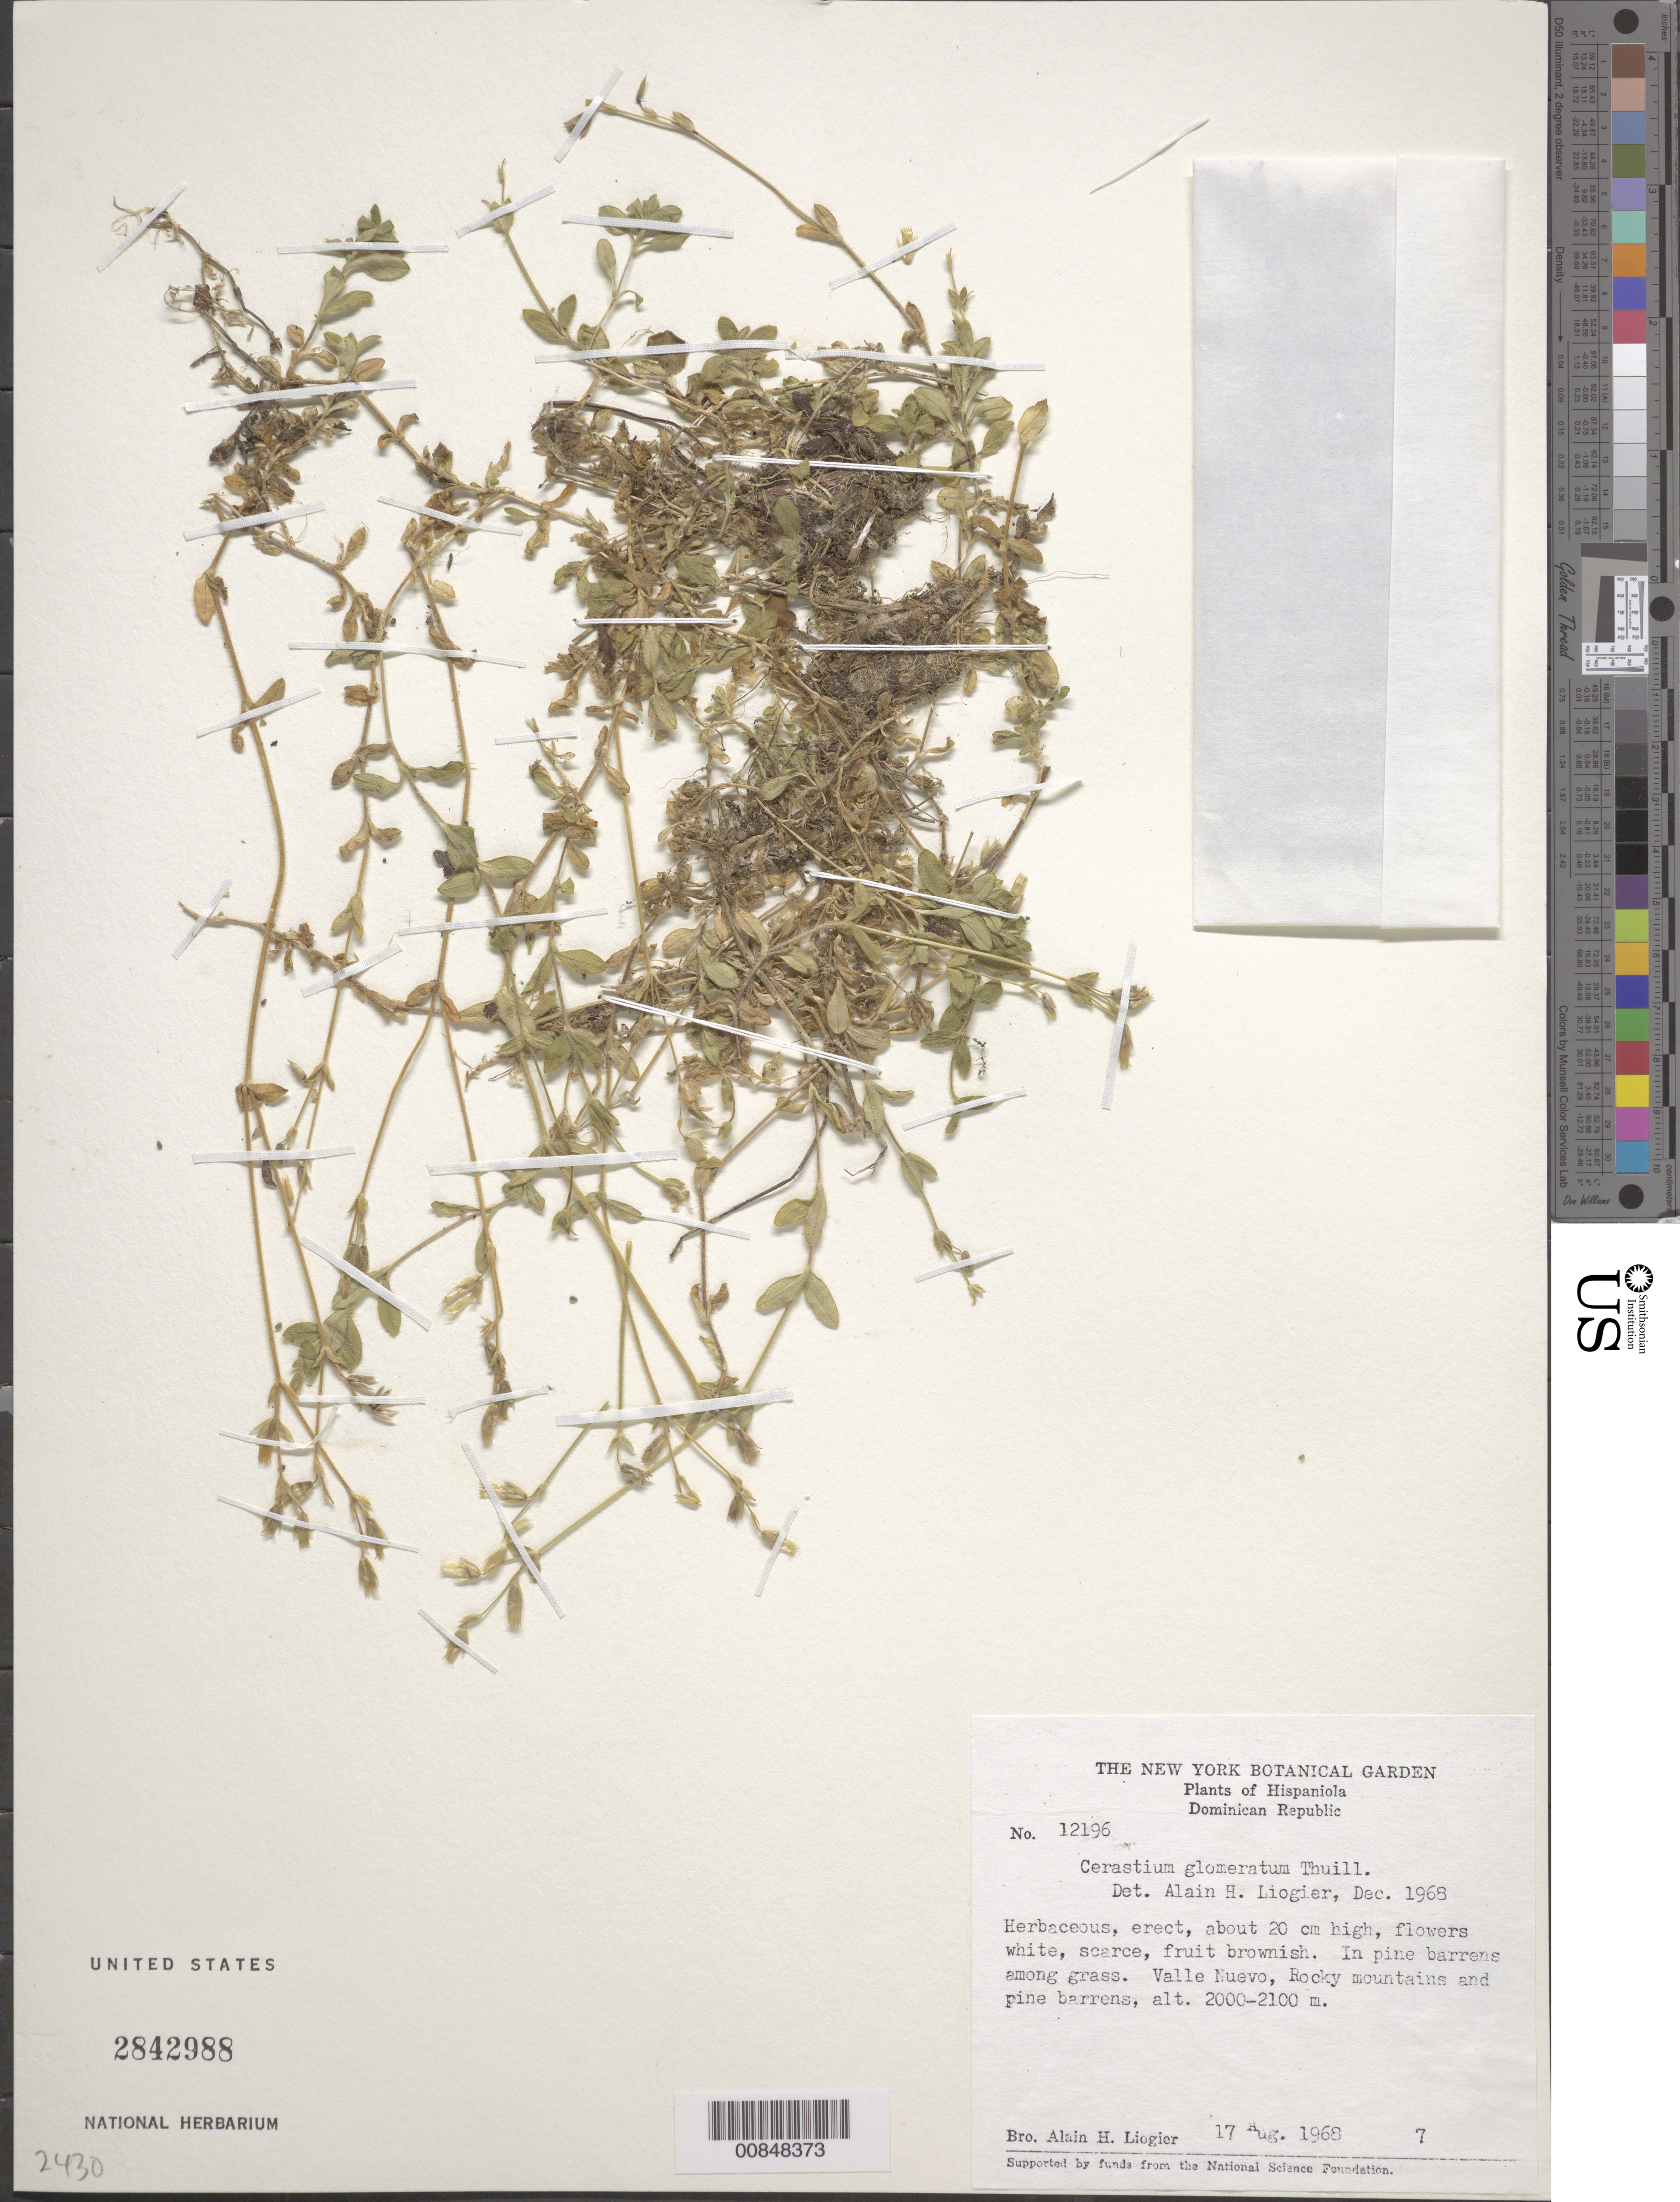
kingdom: Plantae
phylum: Tracheophyta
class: Magnoliopsida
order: Caryophyllales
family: Caryophyllaceae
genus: Cerastium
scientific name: Cerastium glomeratum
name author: Thuill.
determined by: Liogier, Alain H.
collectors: A. H. Liogier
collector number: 12196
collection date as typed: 17 Aug 1968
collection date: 1968-08-17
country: Dominican Republic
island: Hispaniola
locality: Valle Nuevo.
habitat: In pine barrens among grass. Rocky mountains.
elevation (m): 2000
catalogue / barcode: US 2842988